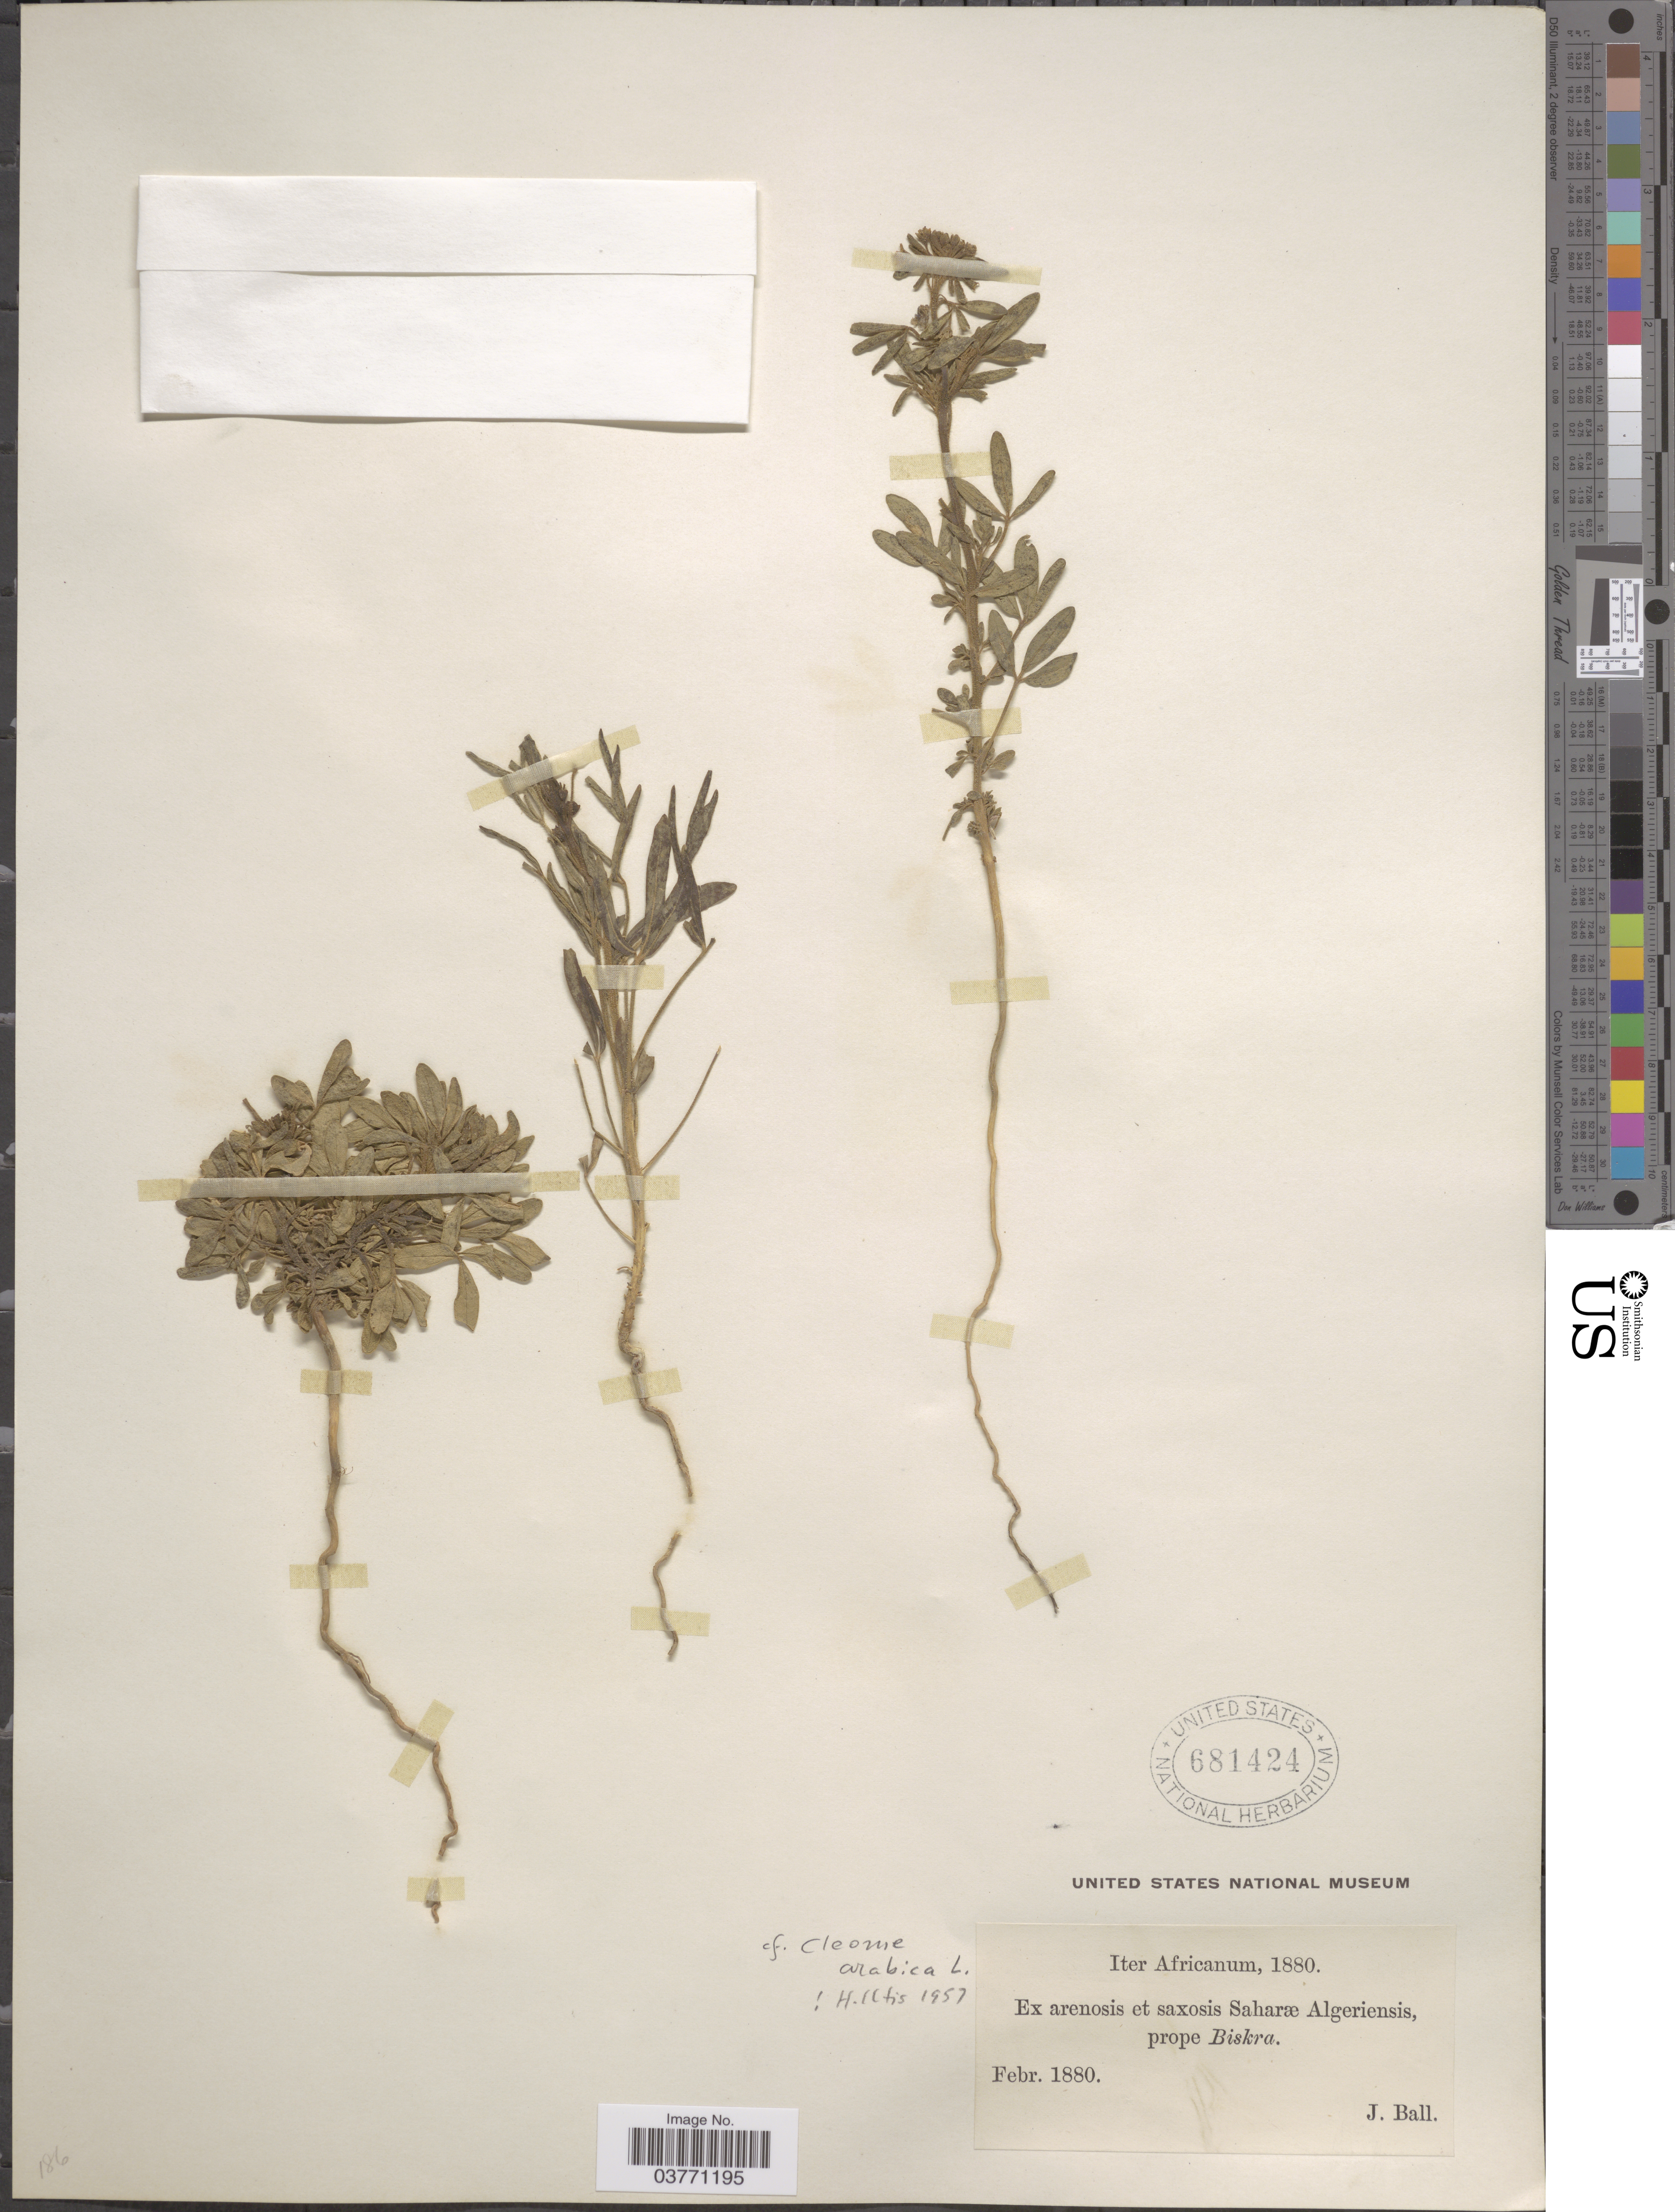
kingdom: Plantae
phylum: Tracheophyta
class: Magnoliopsida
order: Brassicales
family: Cleomaceae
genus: Cleome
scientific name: Cleome arabica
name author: L.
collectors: J. Ball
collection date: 1880-02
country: Algeria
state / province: Biskra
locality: Ex arenosis et saxosis Saharæ Algeriensis, prope Biskra.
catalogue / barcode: US 681424